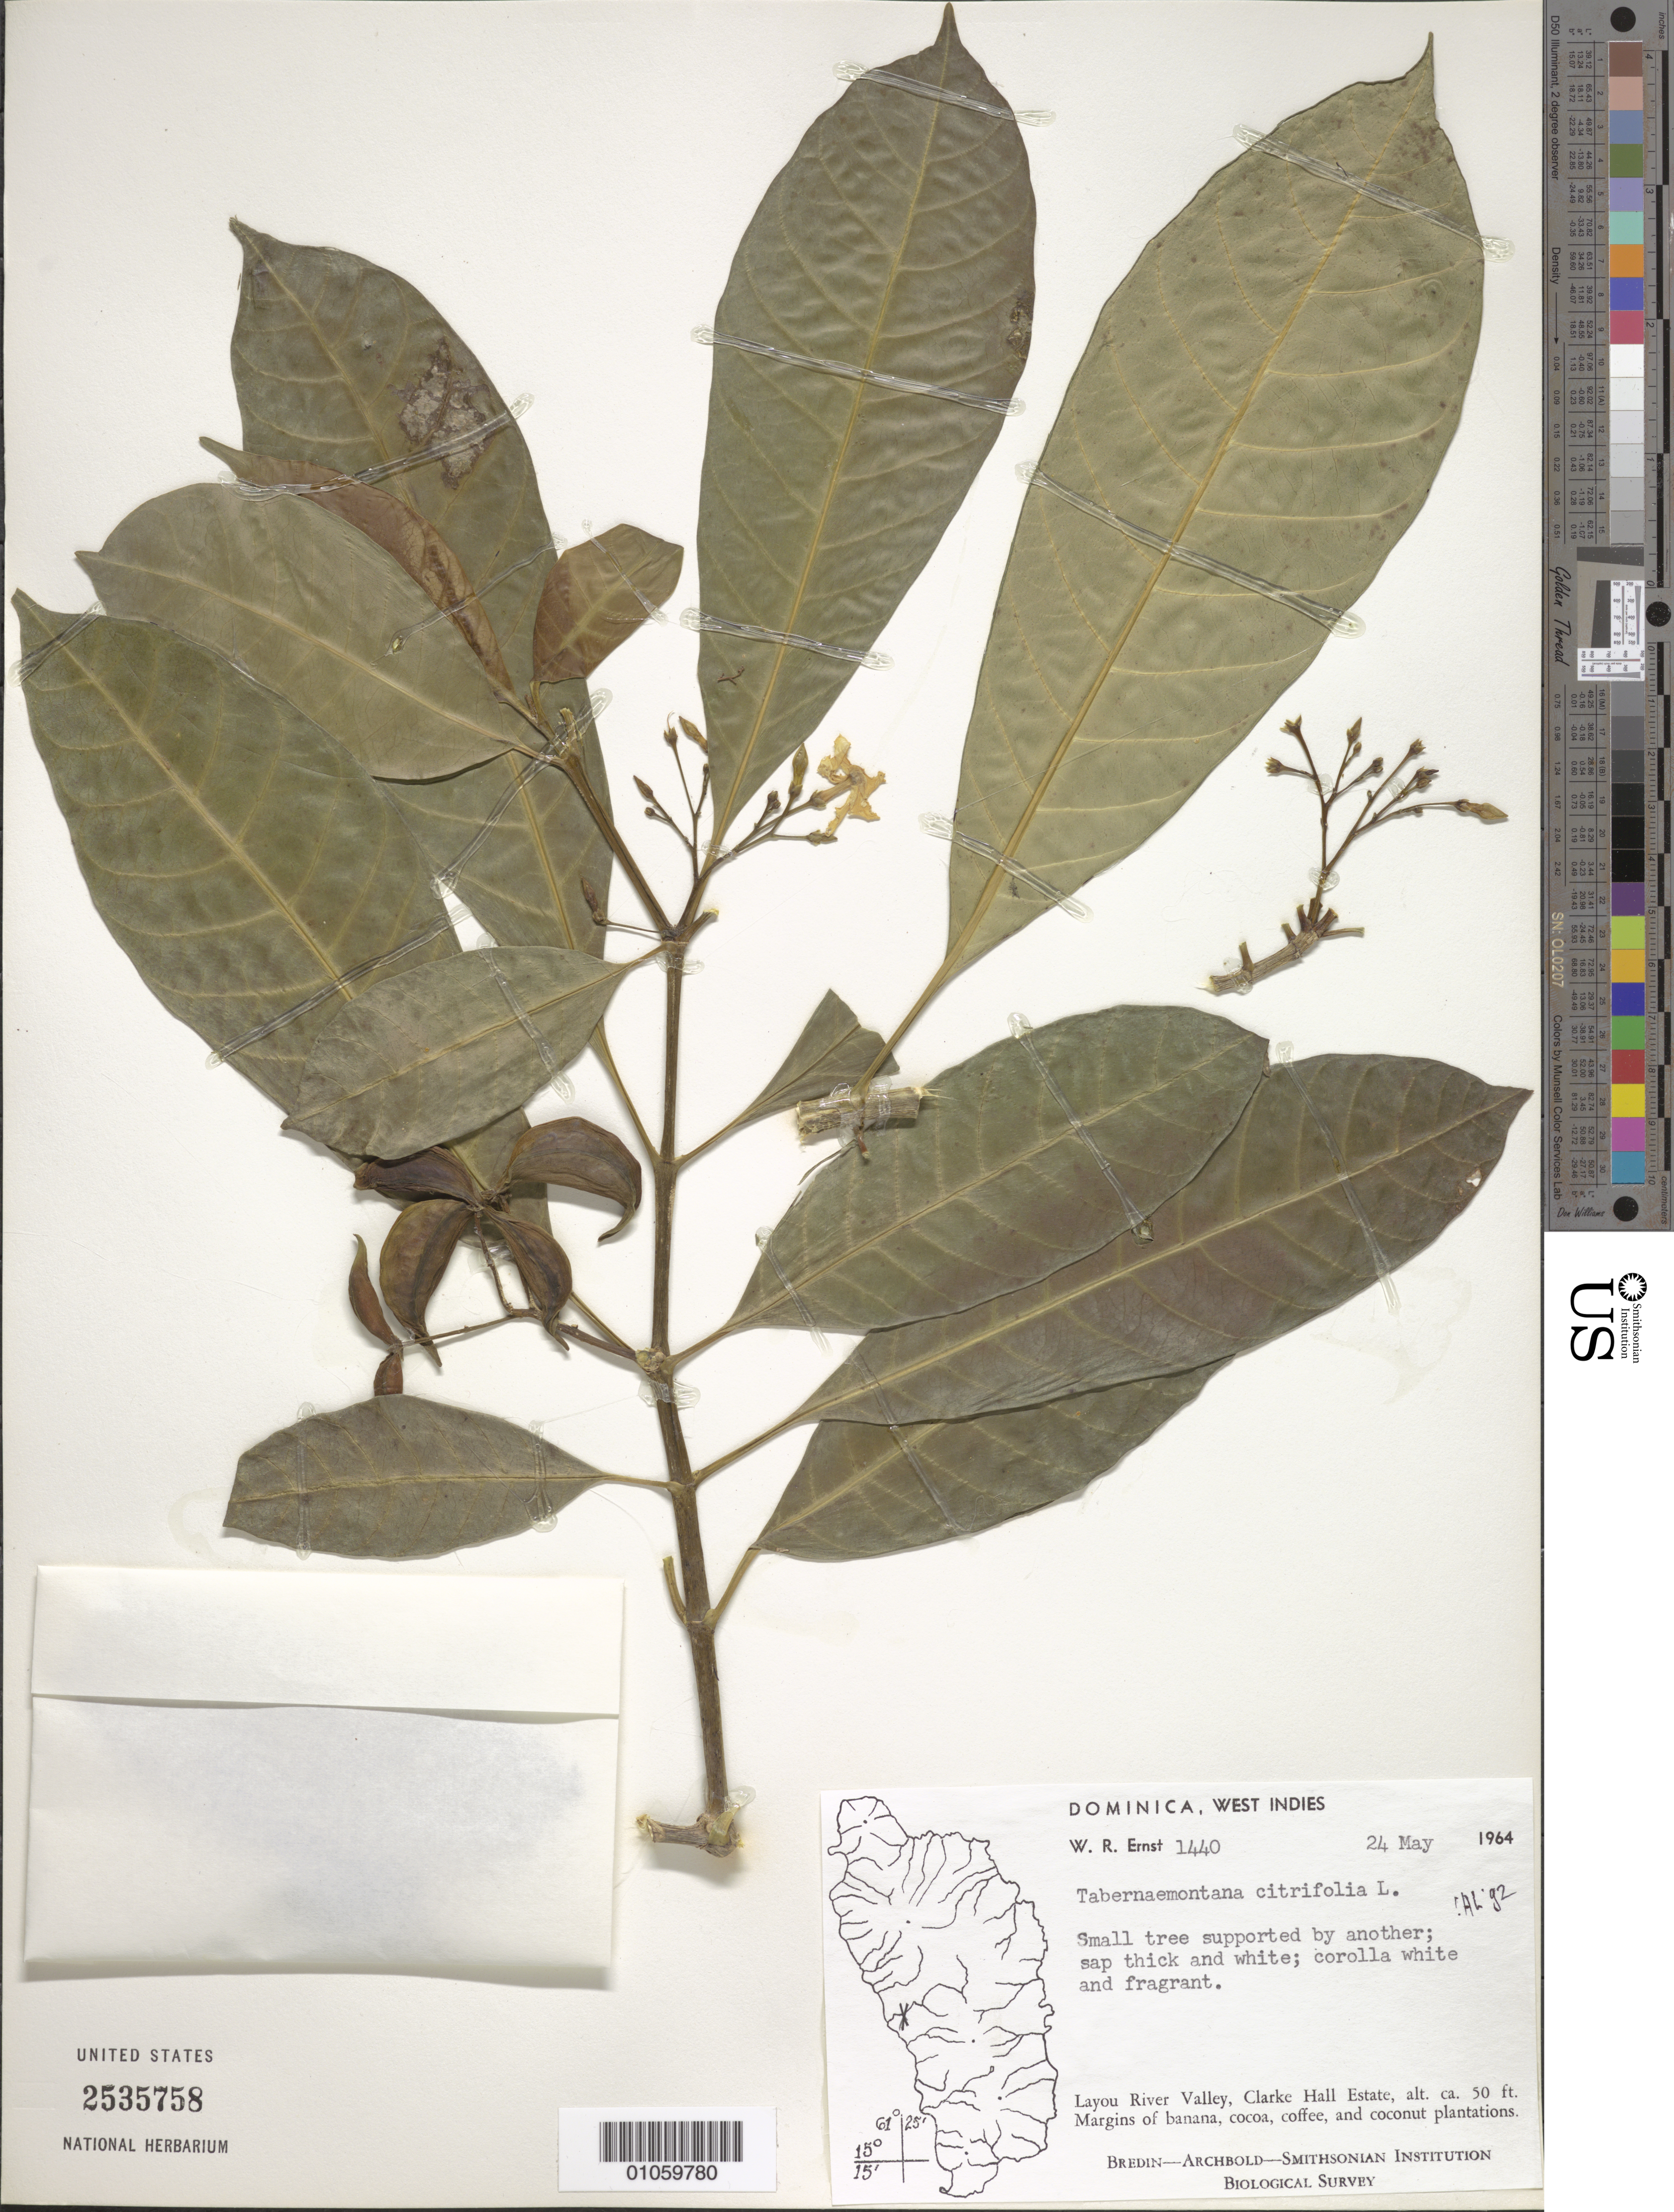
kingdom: Plantae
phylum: Tracheophyta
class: Magnoliopsida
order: Gentianales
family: Apocynaceae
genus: Tabernaemontana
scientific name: Tabernaemontana citrifolia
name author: L.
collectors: W. R. Ernst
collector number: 1440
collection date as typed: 24 May 1964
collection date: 1964-05-24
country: Dominica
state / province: St. Patrick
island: Dominica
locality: Layou River Valley, Clarke Hall Estate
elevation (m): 15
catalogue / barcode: US 2535758